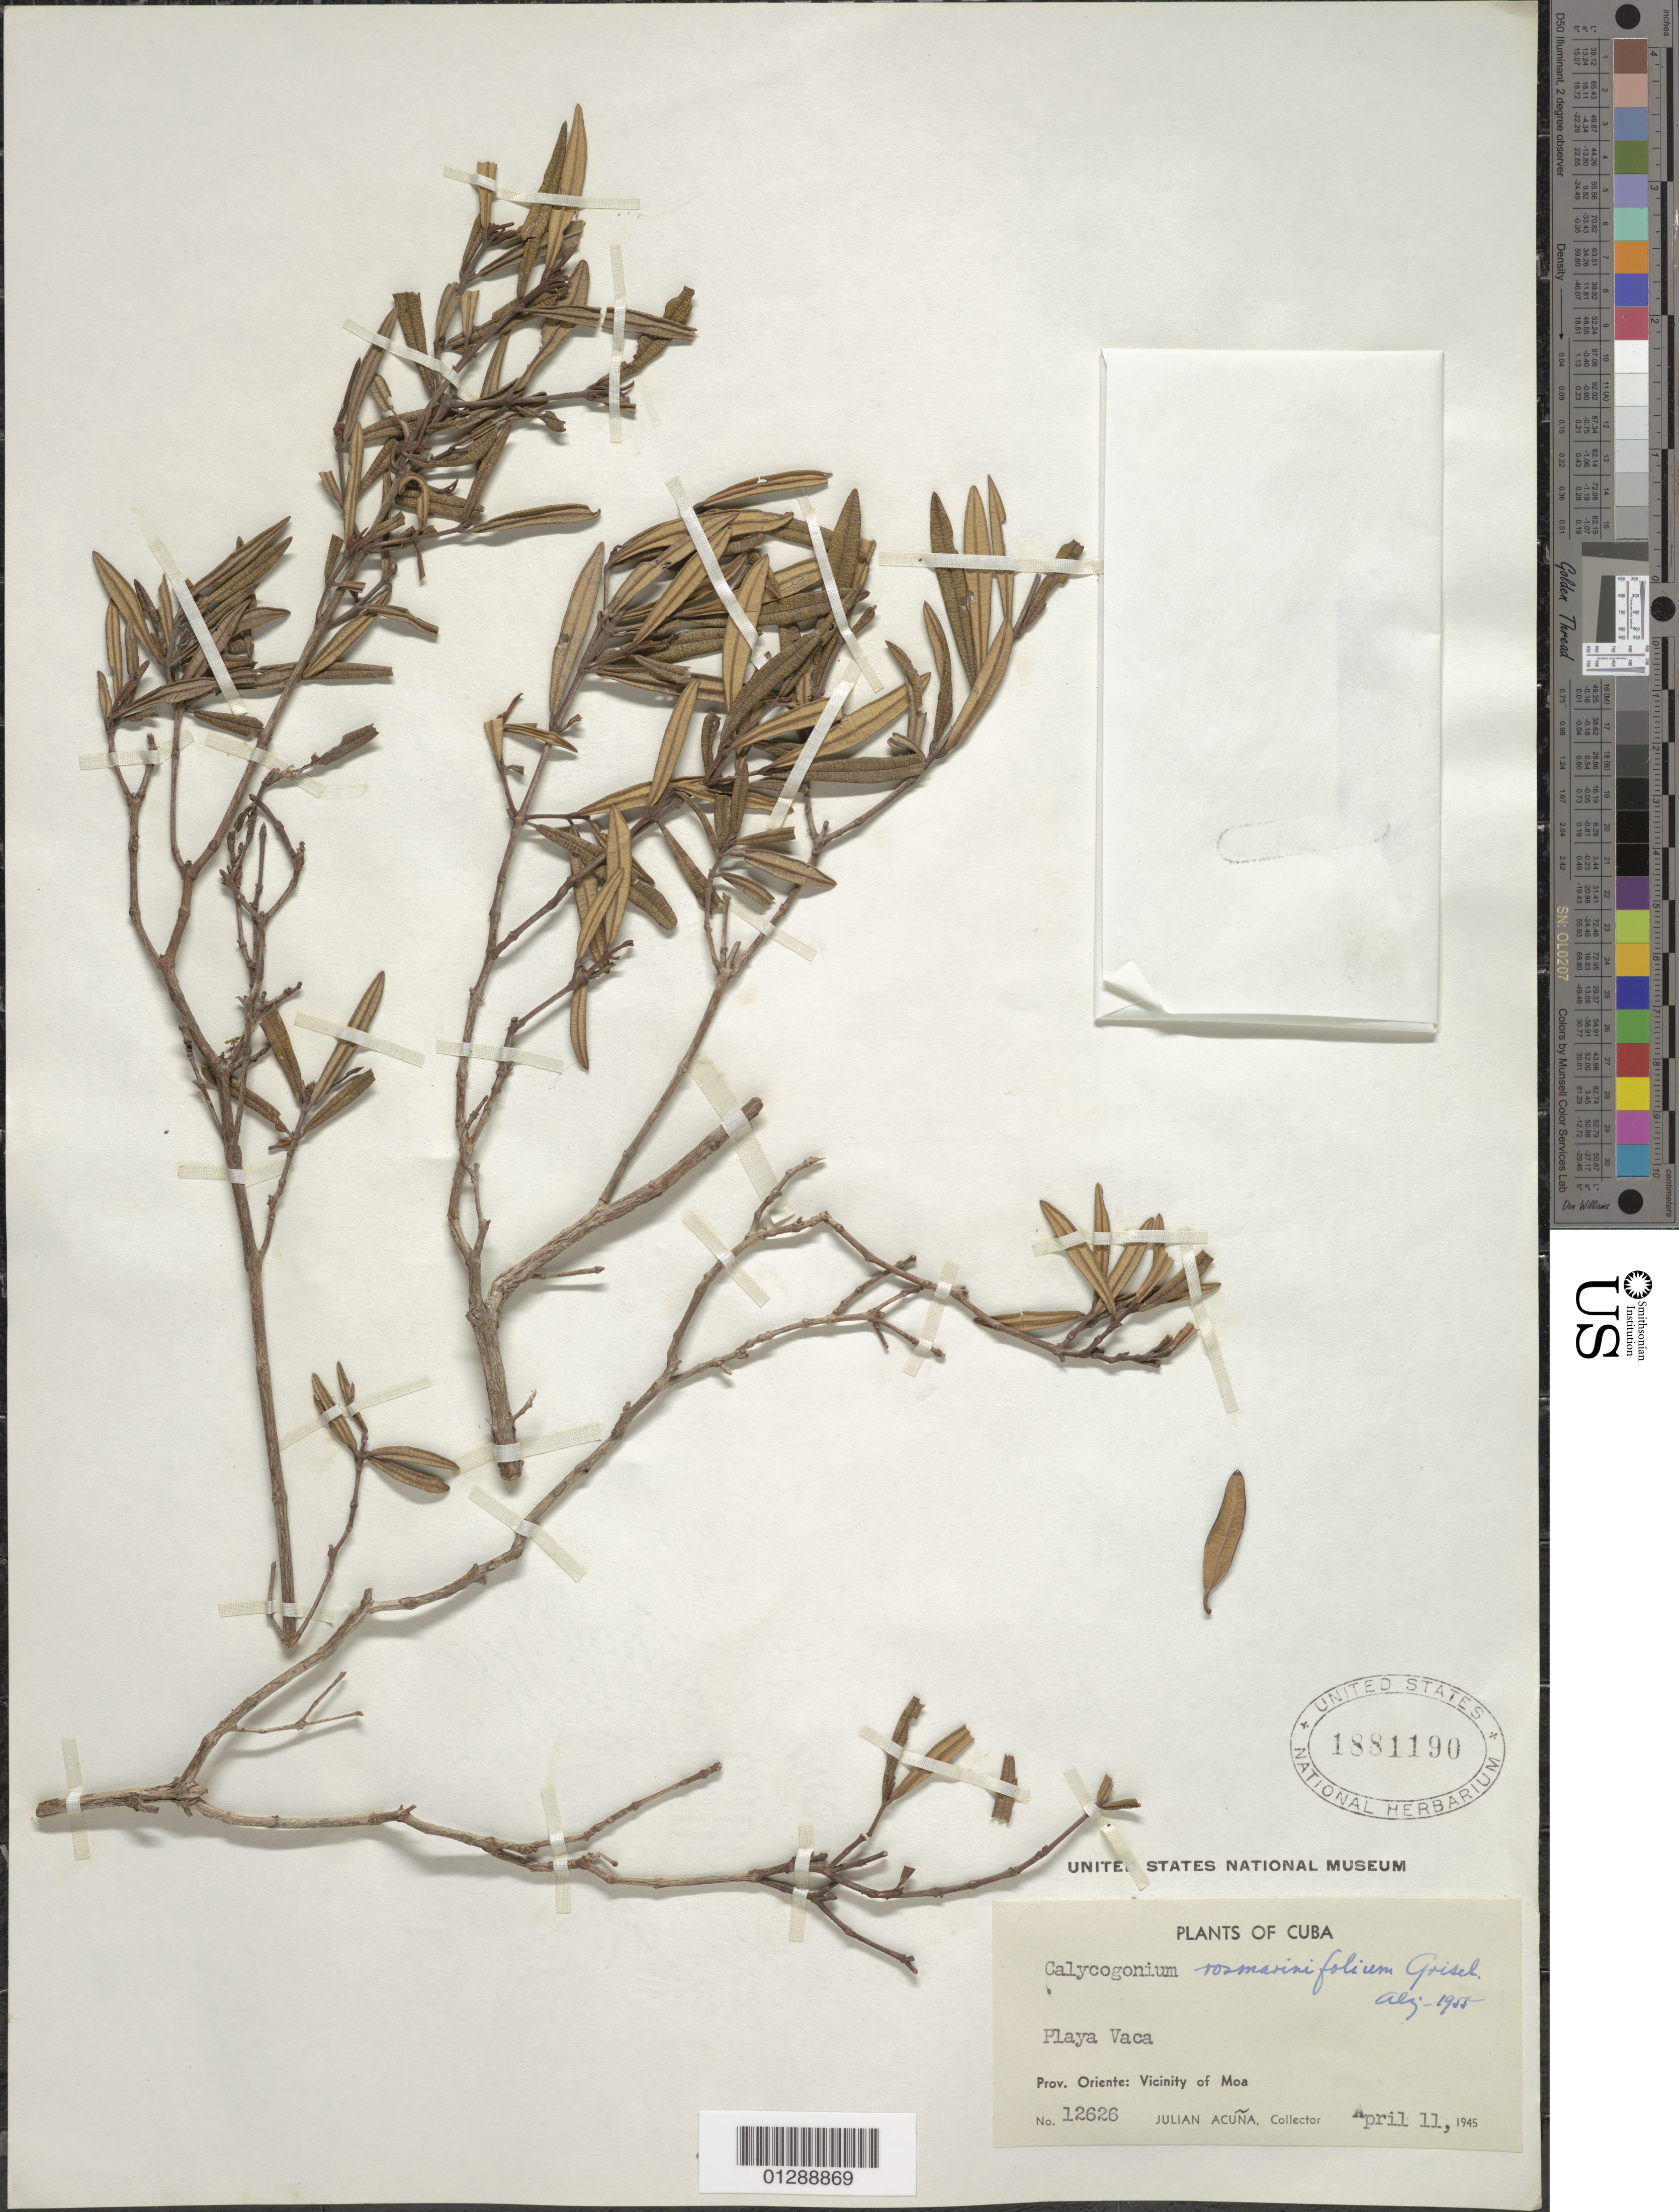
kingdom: Plantae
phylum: Tracheophyta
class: Magnoliopsida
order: Myrtales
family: Melastomataceae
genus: Calycogonium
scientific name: Calycogonium rosmariniifolium subsp. rosmariniifolium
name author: Griseb.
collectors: J. B. Acuña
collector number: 12626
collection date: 1945-04-11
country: Cuba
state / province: Holguín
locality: Oriente. Playa Vaca, vicinity of Moa.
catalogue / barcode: US 1881190